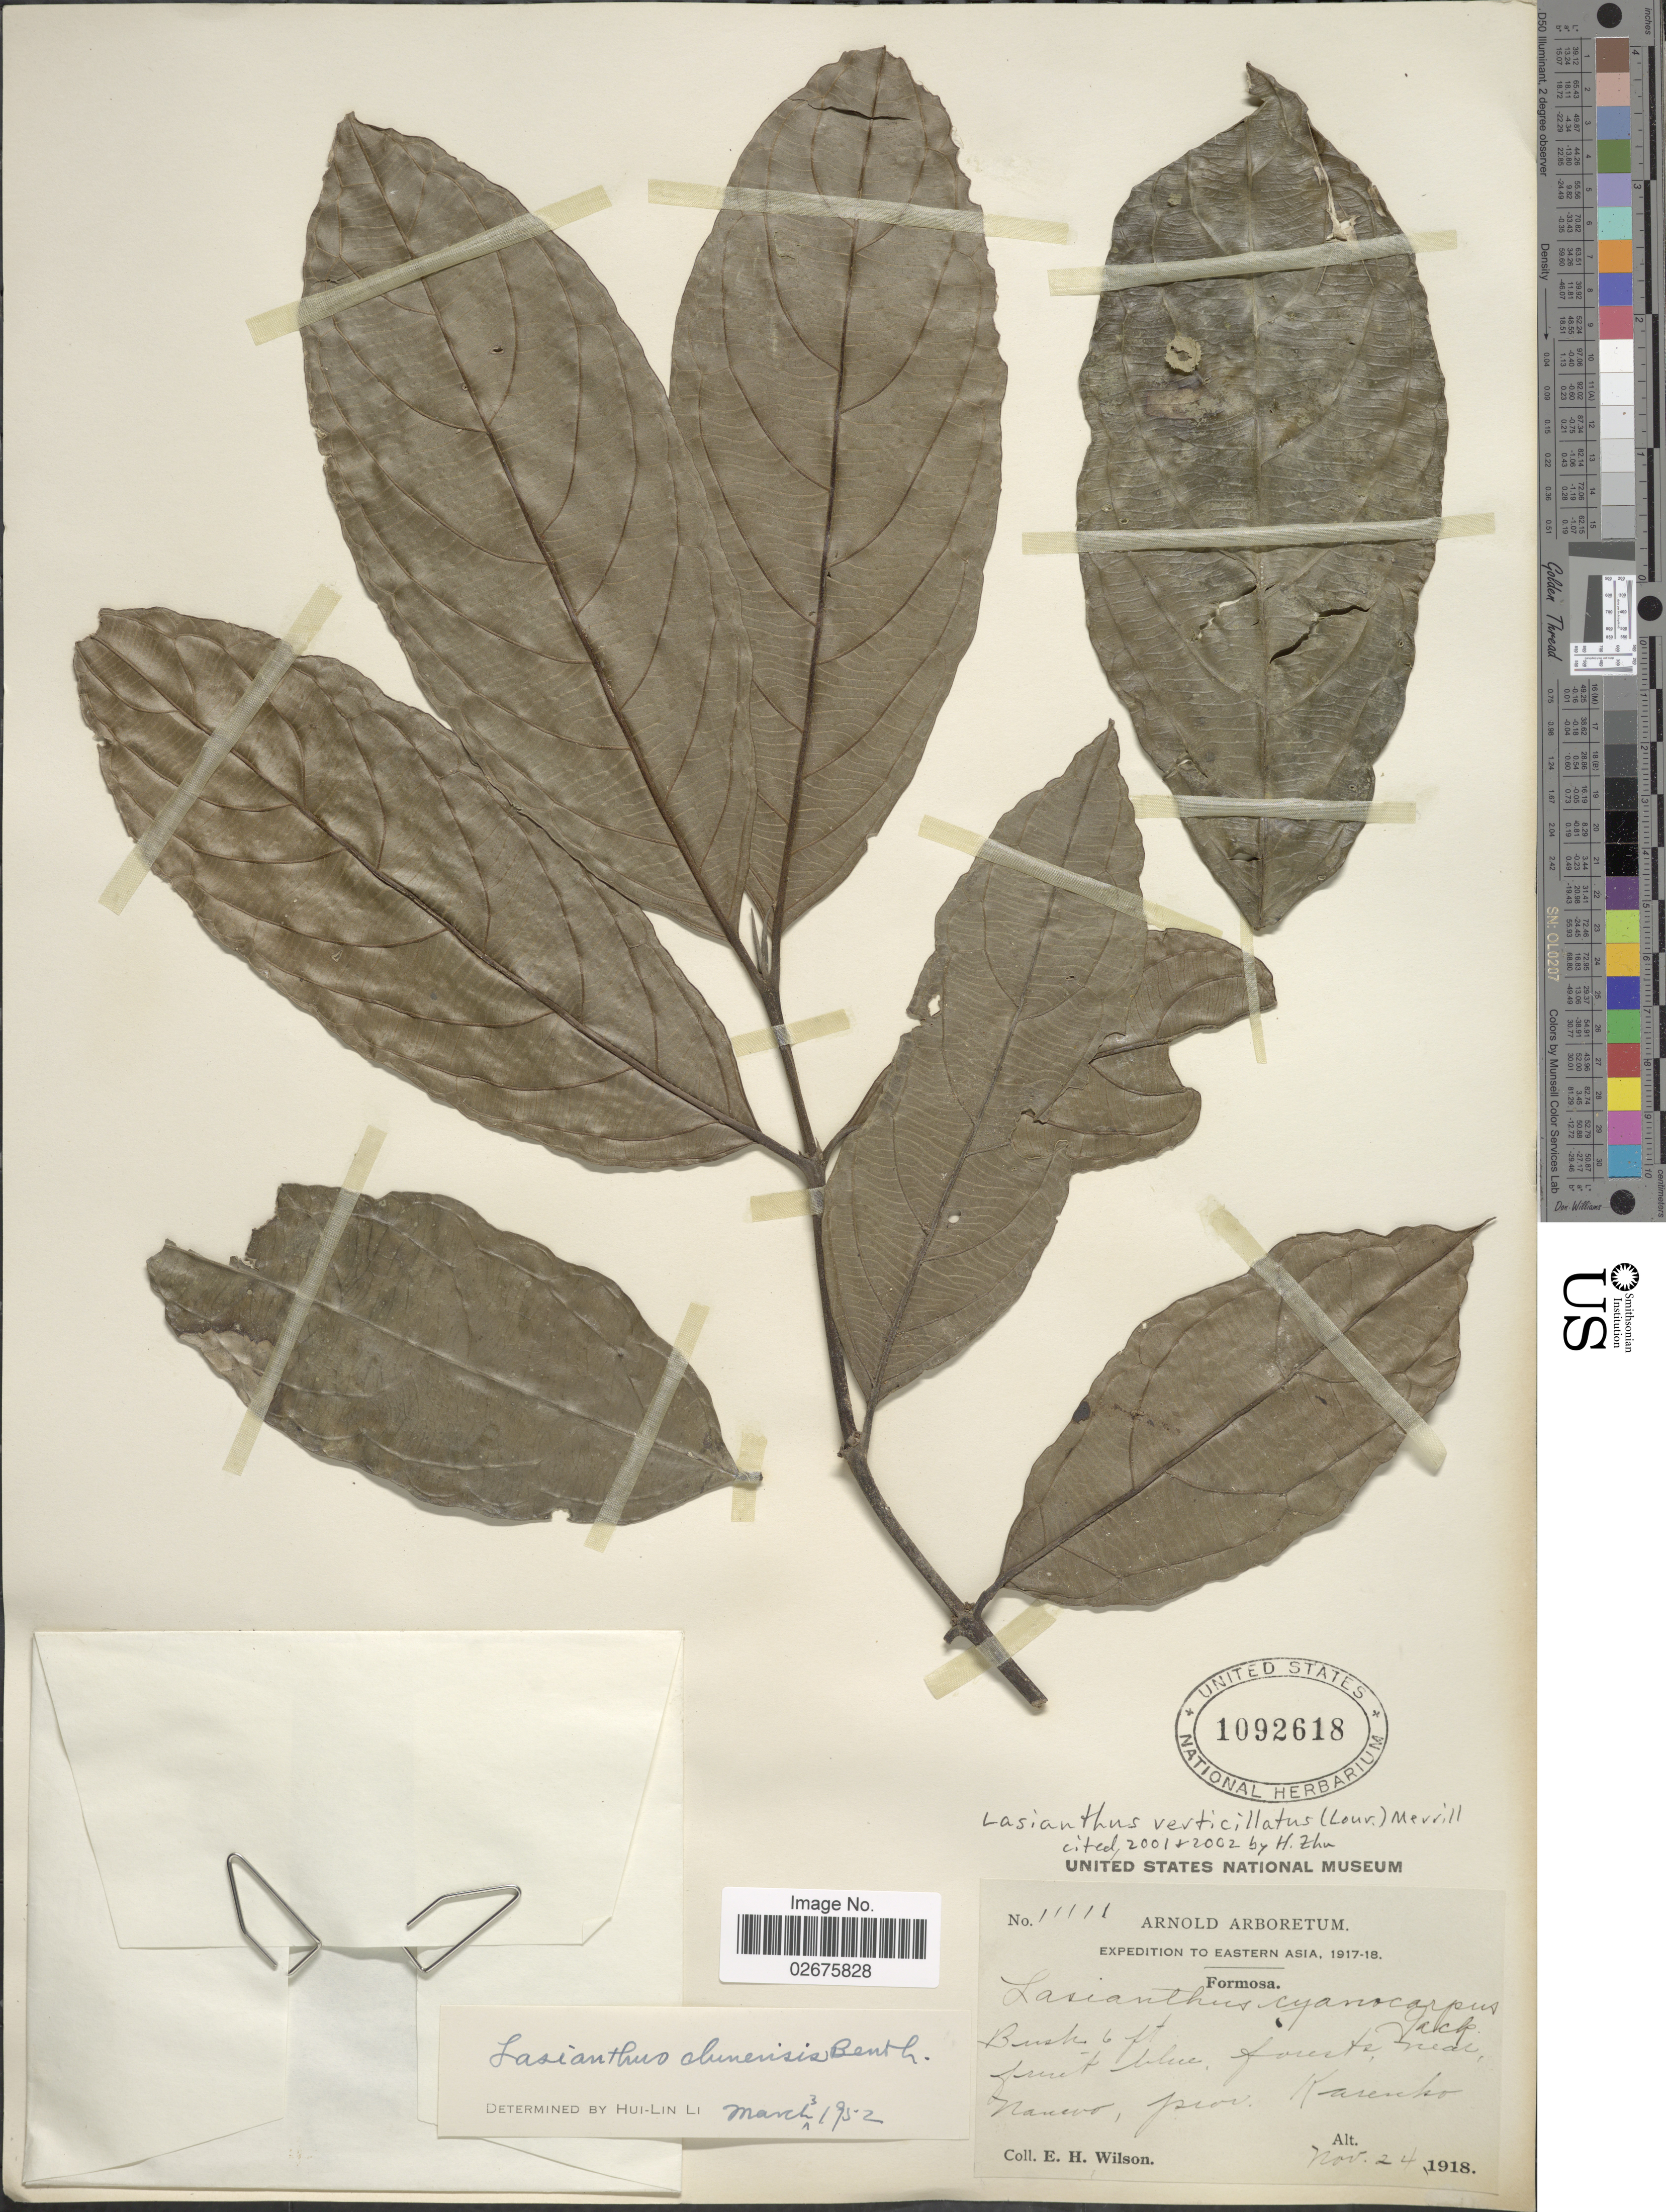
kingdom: Plantae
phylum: Tracheophyta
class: Magnoliopsida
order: Gentianales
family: Rubiaceae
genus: Lasianthus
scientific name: Lasianthus verticillatus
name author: (Lour.) Merr.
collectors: E. Wilson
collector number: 11111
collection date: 1918-11-24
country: Taiwan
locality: Eastern Asia, Formosa, forest near Nanwo, prov. Karenko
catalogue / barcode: US 1092618